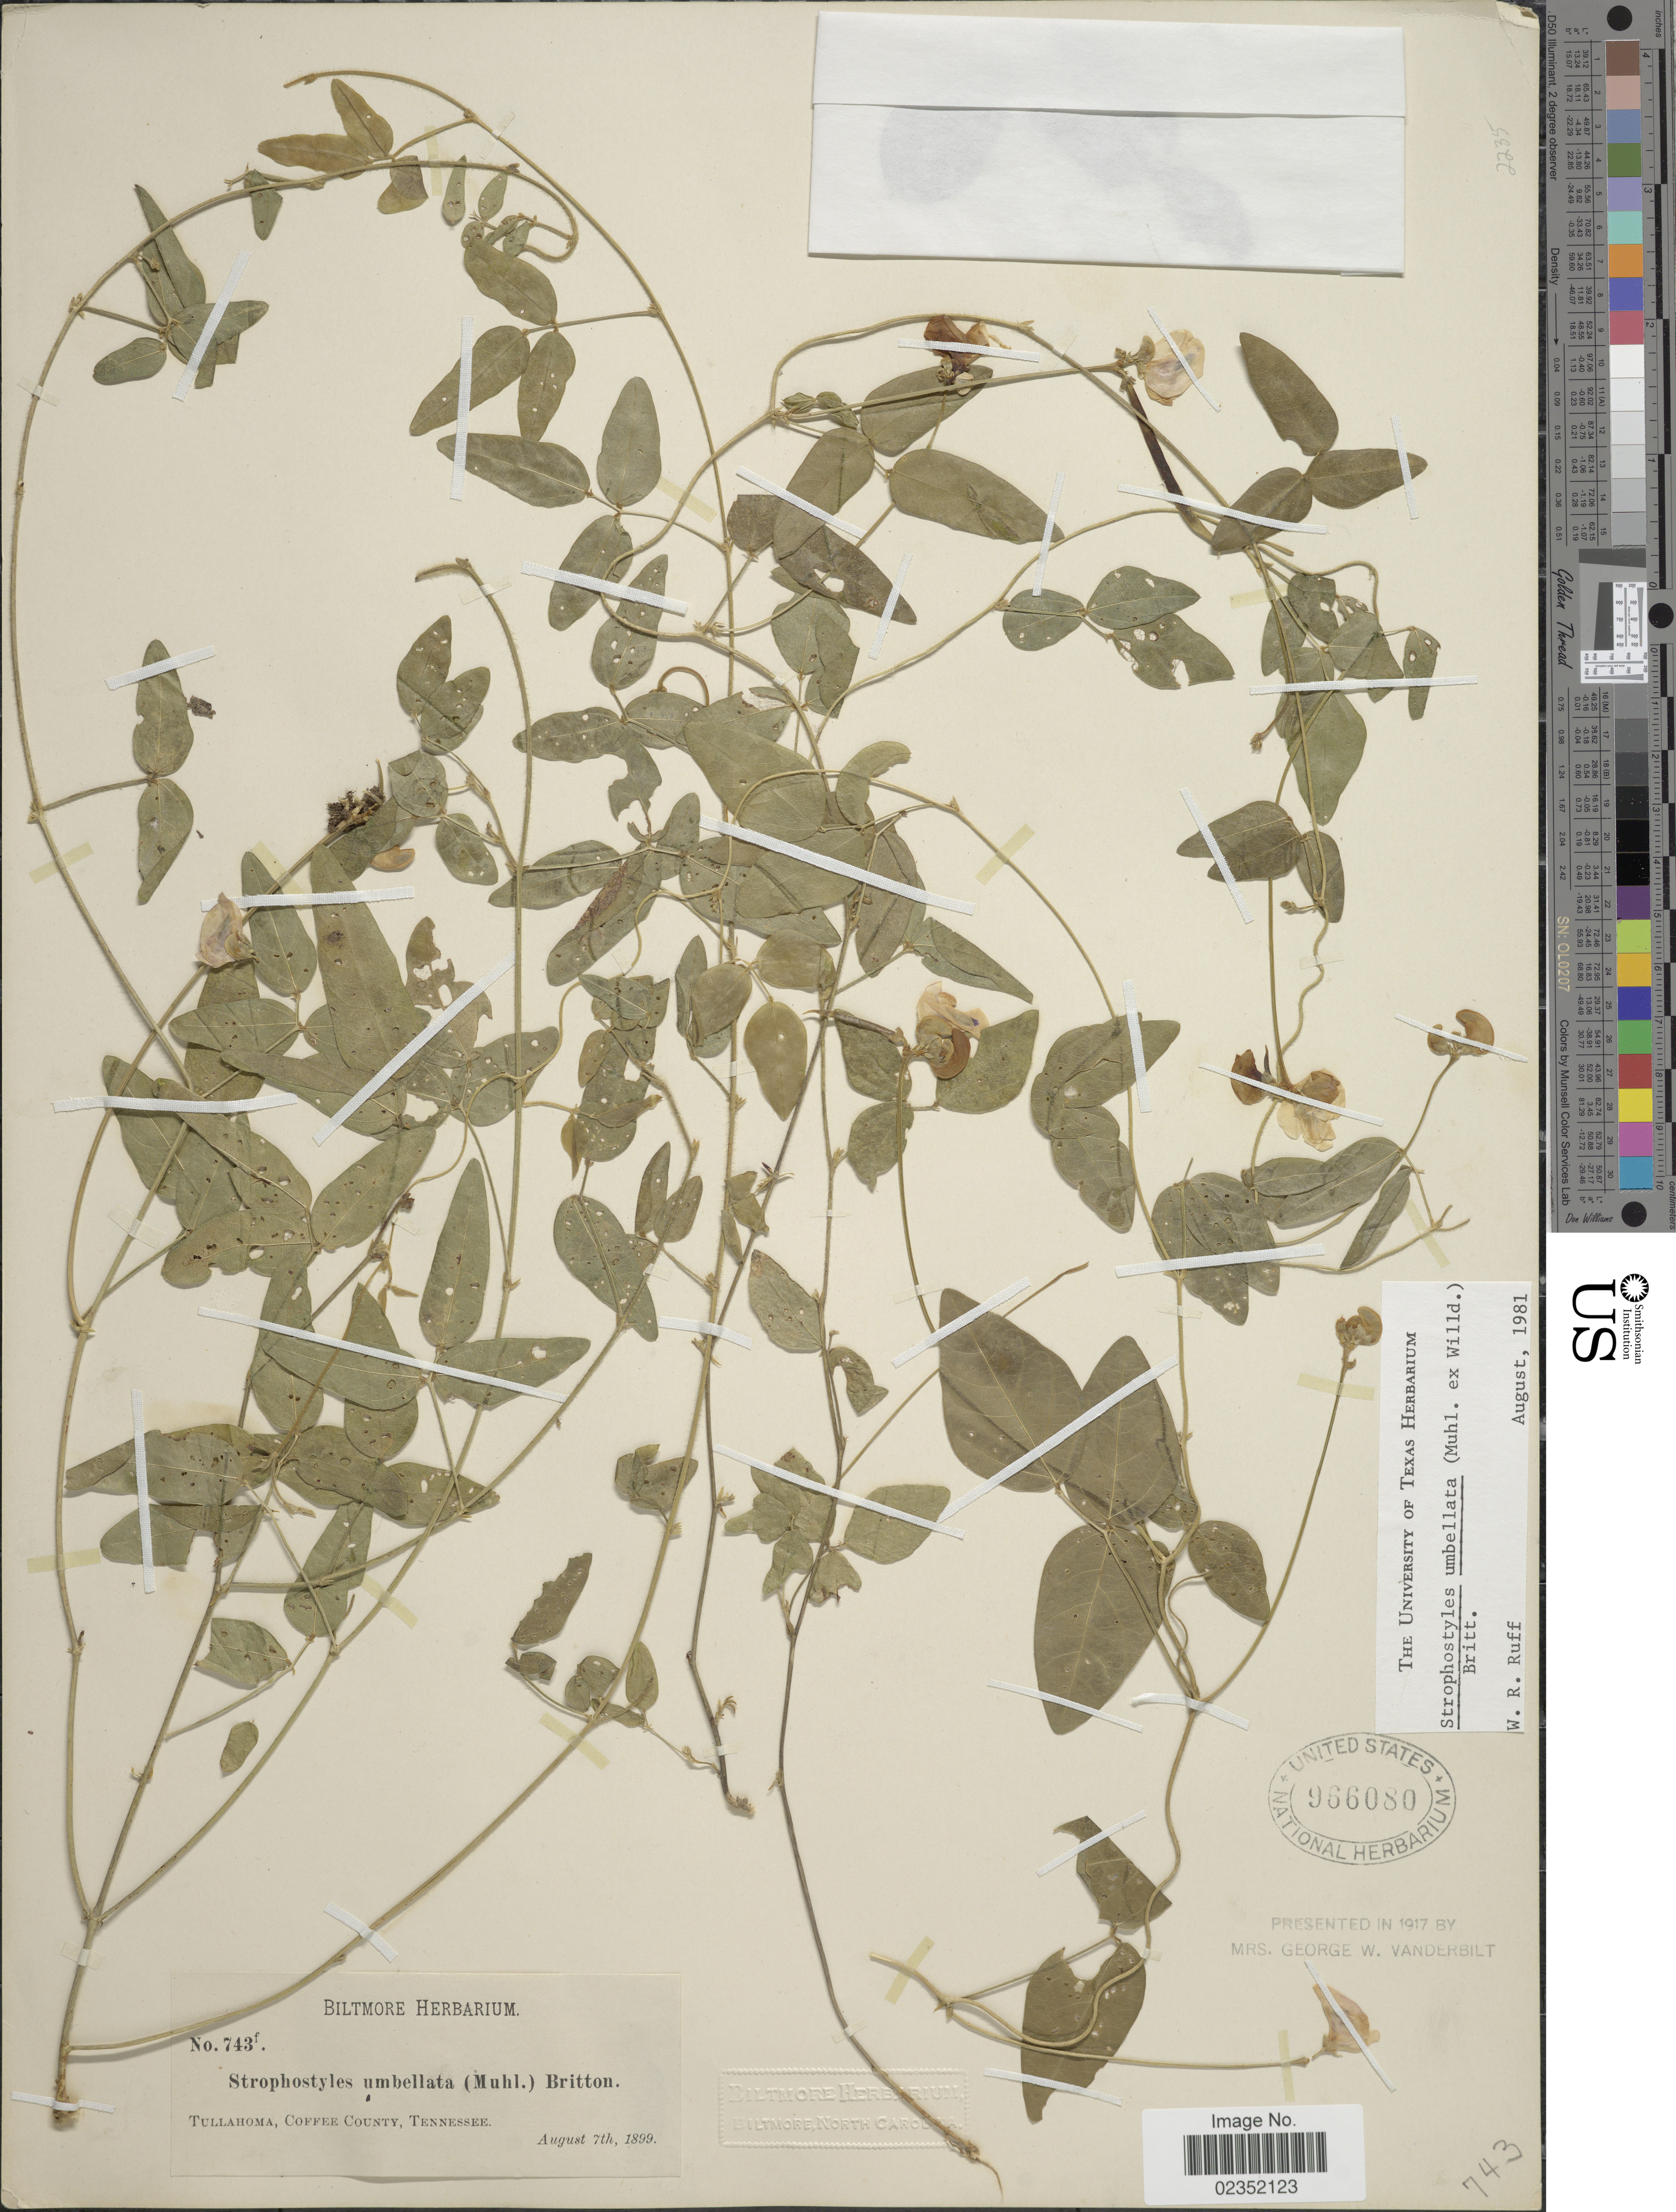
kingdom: Plantae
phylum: Tracheophyta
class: Magnoliopsida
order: Fabales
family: Fabaceae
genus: Strophostyles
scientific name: Strophostyles umbellata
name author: (Muhl. ex Willd.) Britton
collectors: ex herb. Biltmore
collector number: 743f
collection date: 1899-08-07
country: United States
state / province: Tennessee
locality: Tullahoma, Coffee County.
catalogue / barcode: US 966080